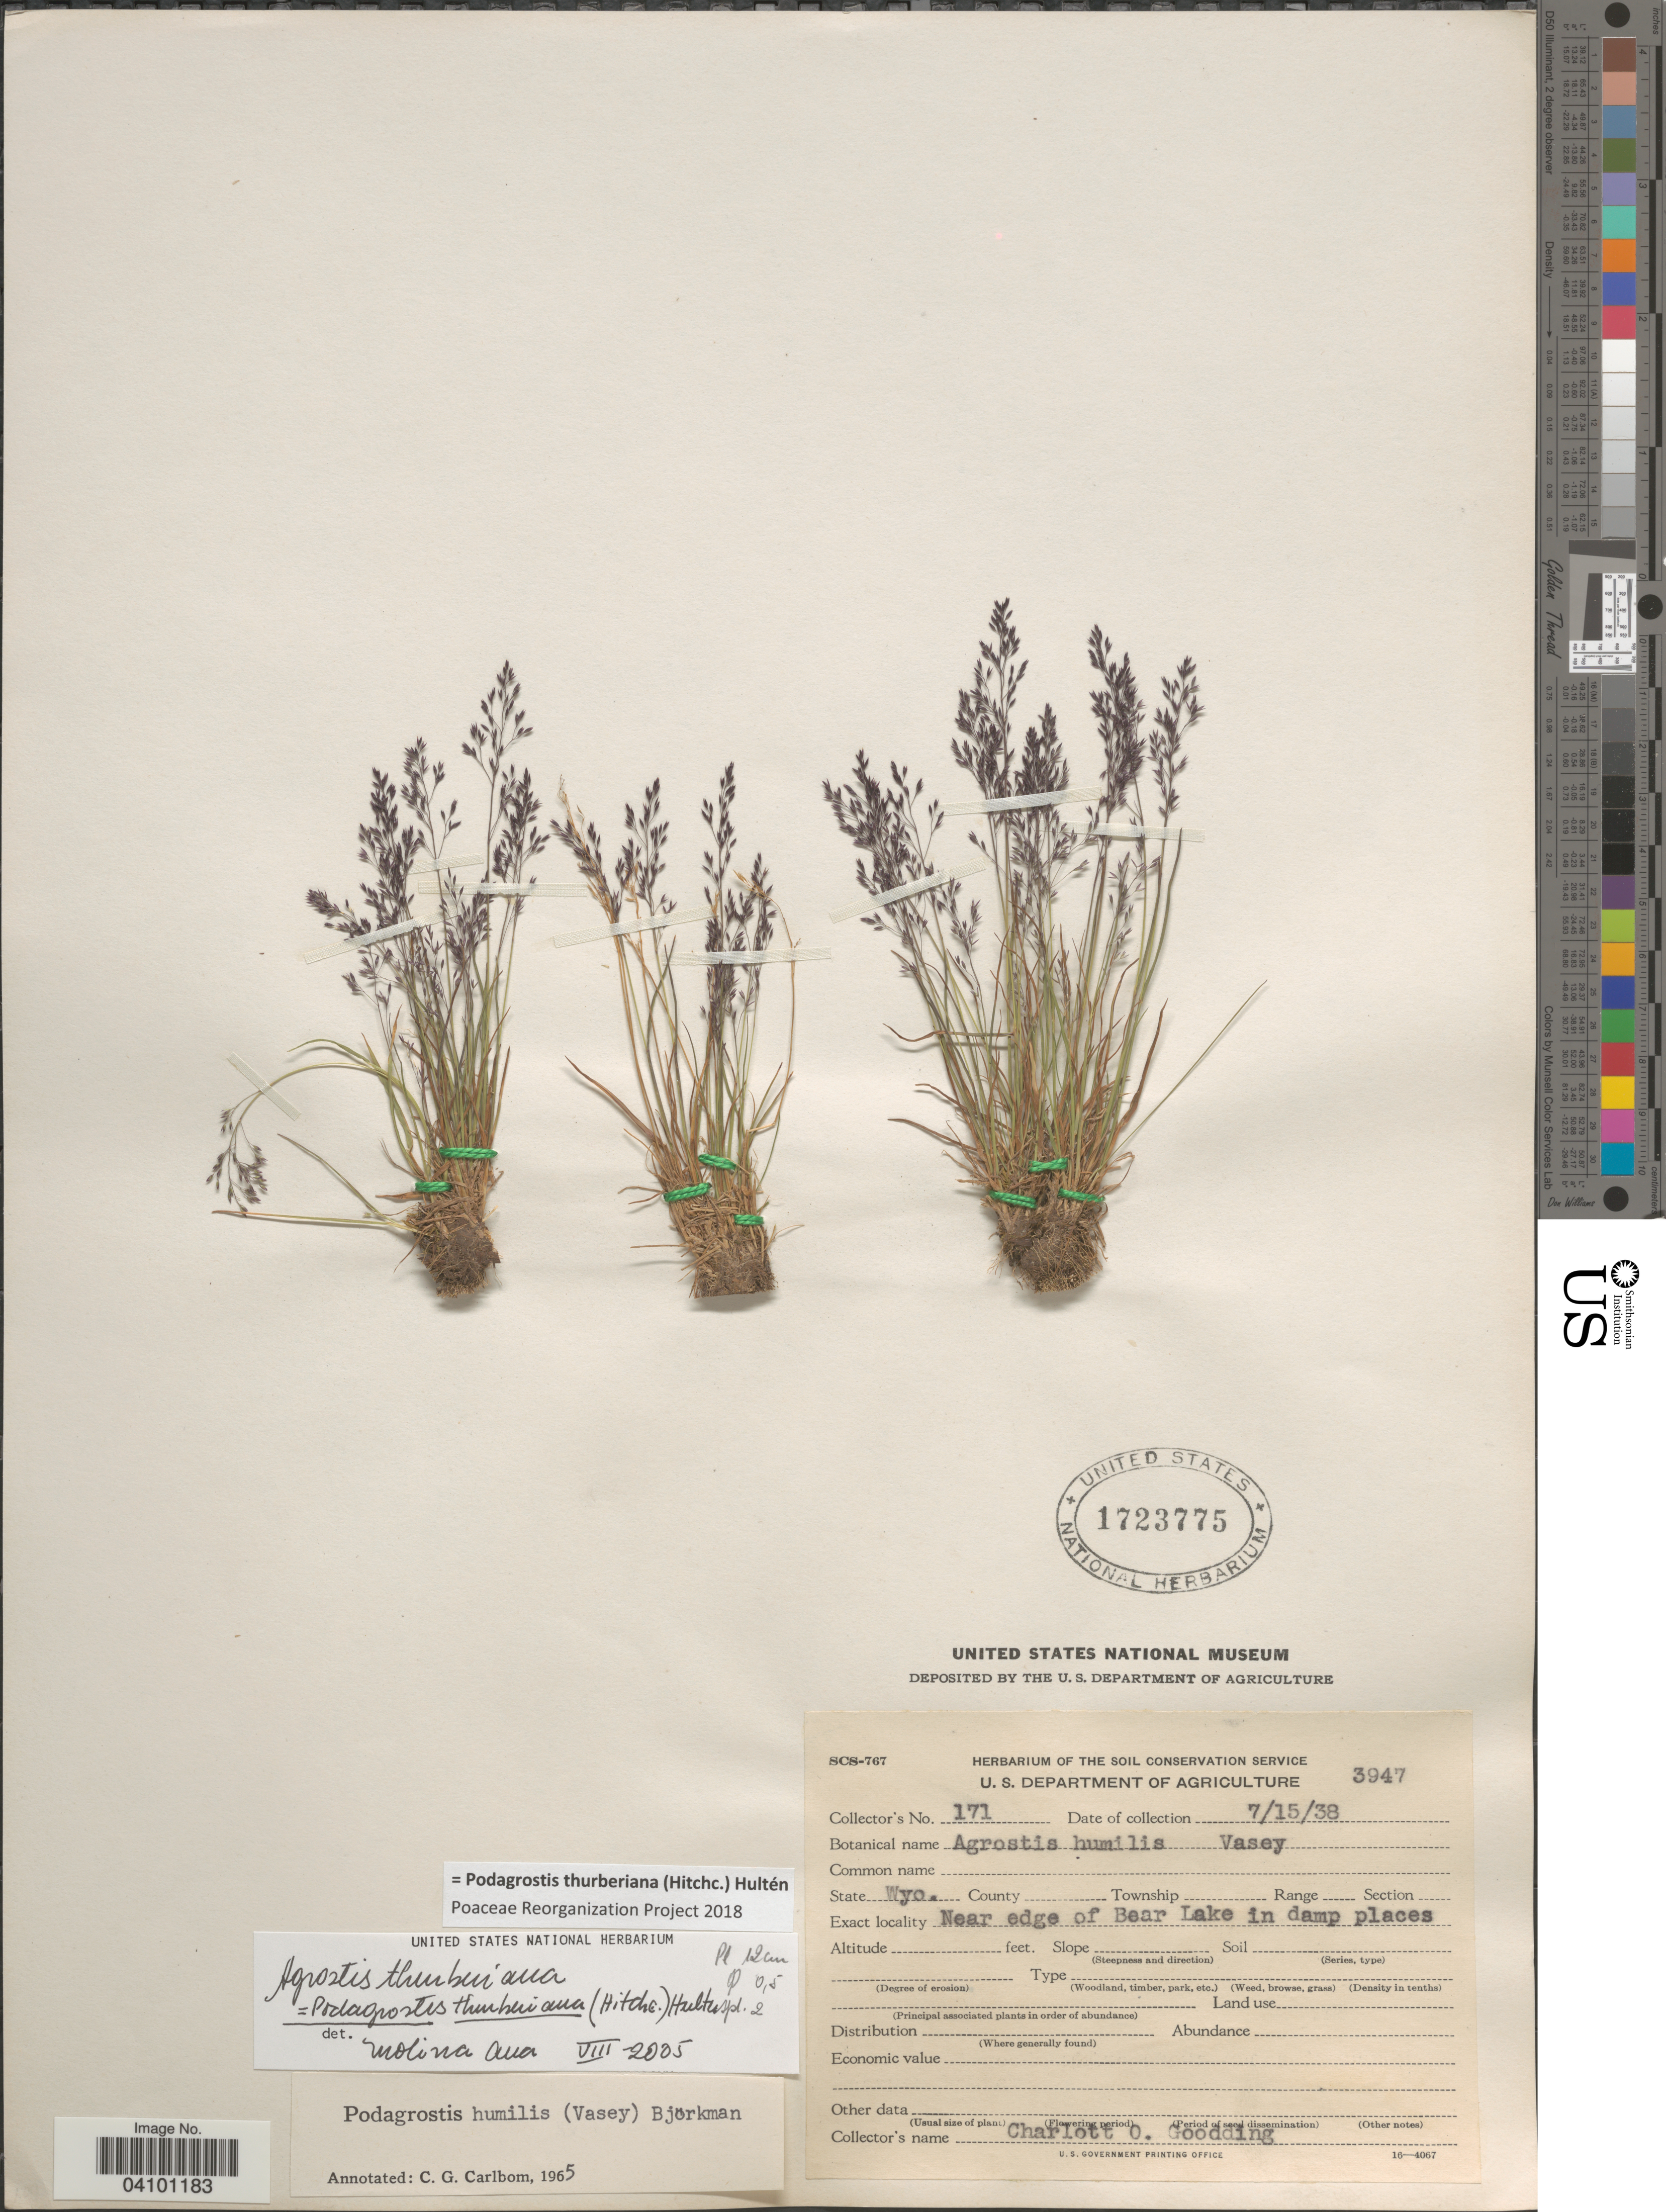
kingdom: Plantae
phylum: Tracheophyta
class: Liliopsida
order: Poales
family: Poaceae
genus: Podagrostis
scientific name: Podagrostis thurberiana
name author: Hitchc.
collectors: C. Goodding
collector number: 171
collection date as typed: Transcribed d/m/y: 15/7/38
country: United States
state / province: Wyoming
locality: Near edge of Bear Lake in damp places.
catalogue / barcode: US 1723775